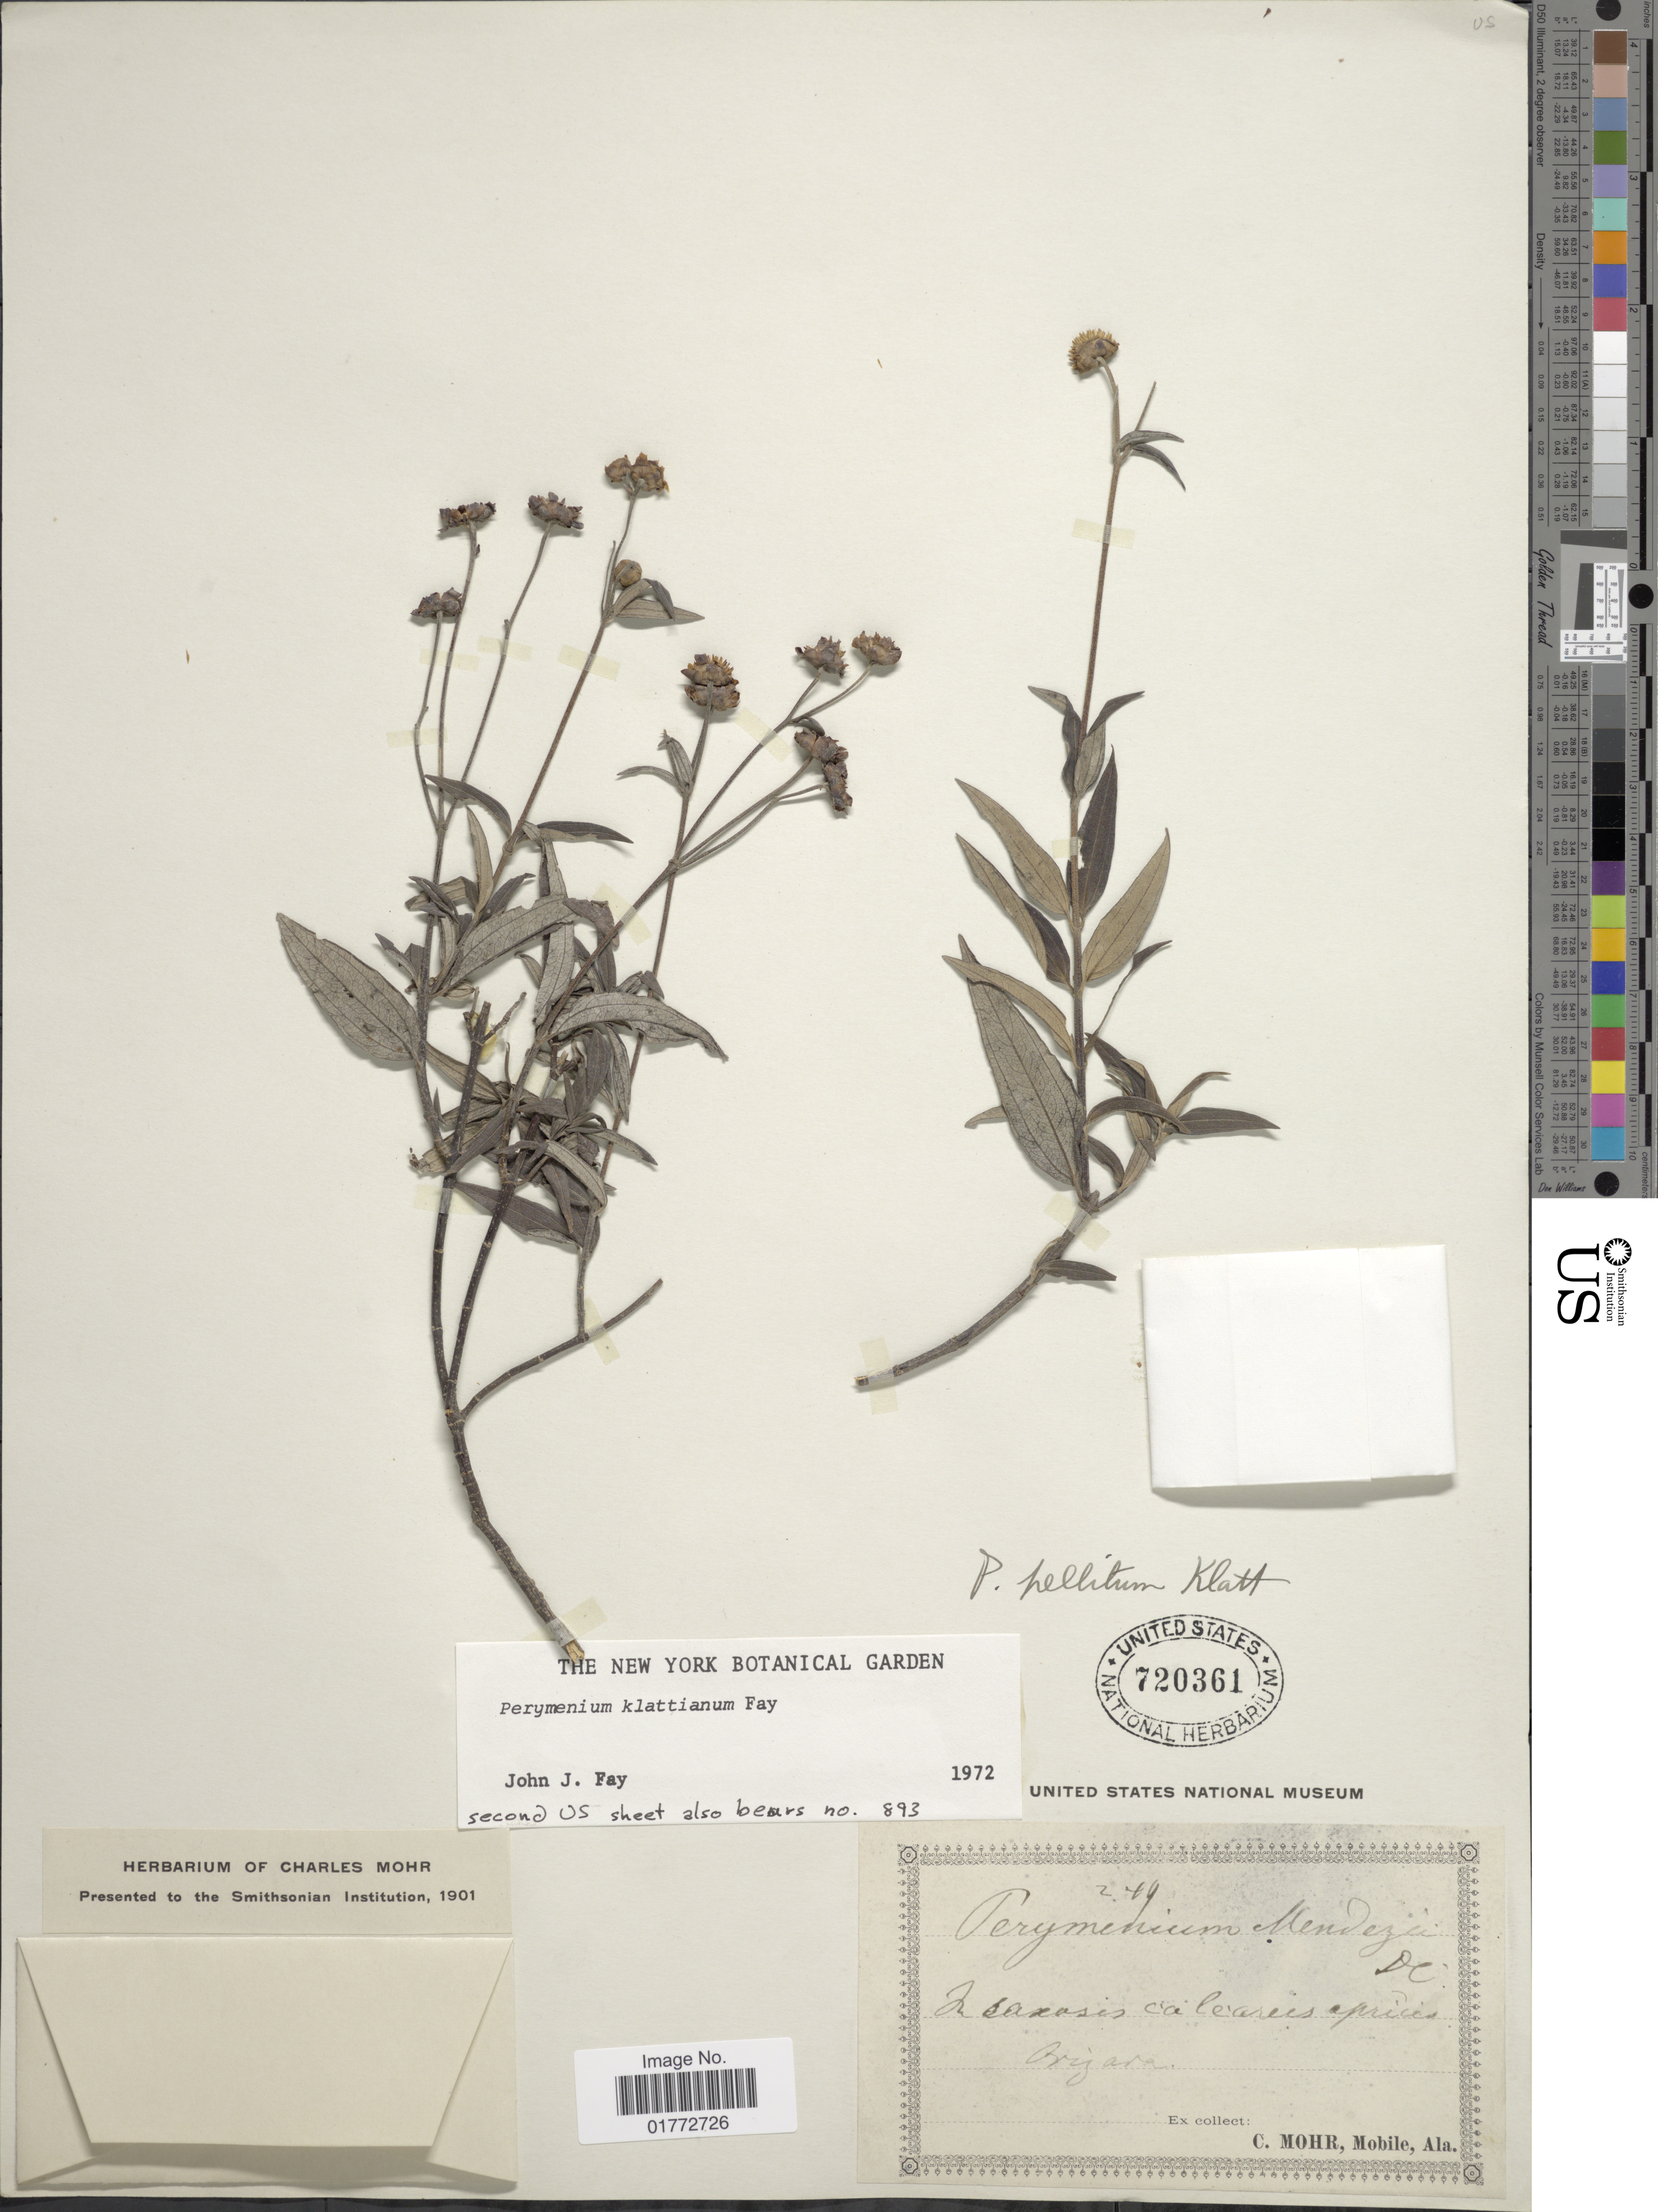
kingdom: Plantae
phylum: Tracheophyta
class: Magnoliopsida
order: Asterales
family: Asteraceae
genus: Perymenium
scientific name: Perymenium klattianum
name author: J.J. Fay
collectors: C. T. Mohr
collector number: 249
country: Mexico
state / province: Veracruz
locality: Orizaba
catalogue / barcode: US 720361